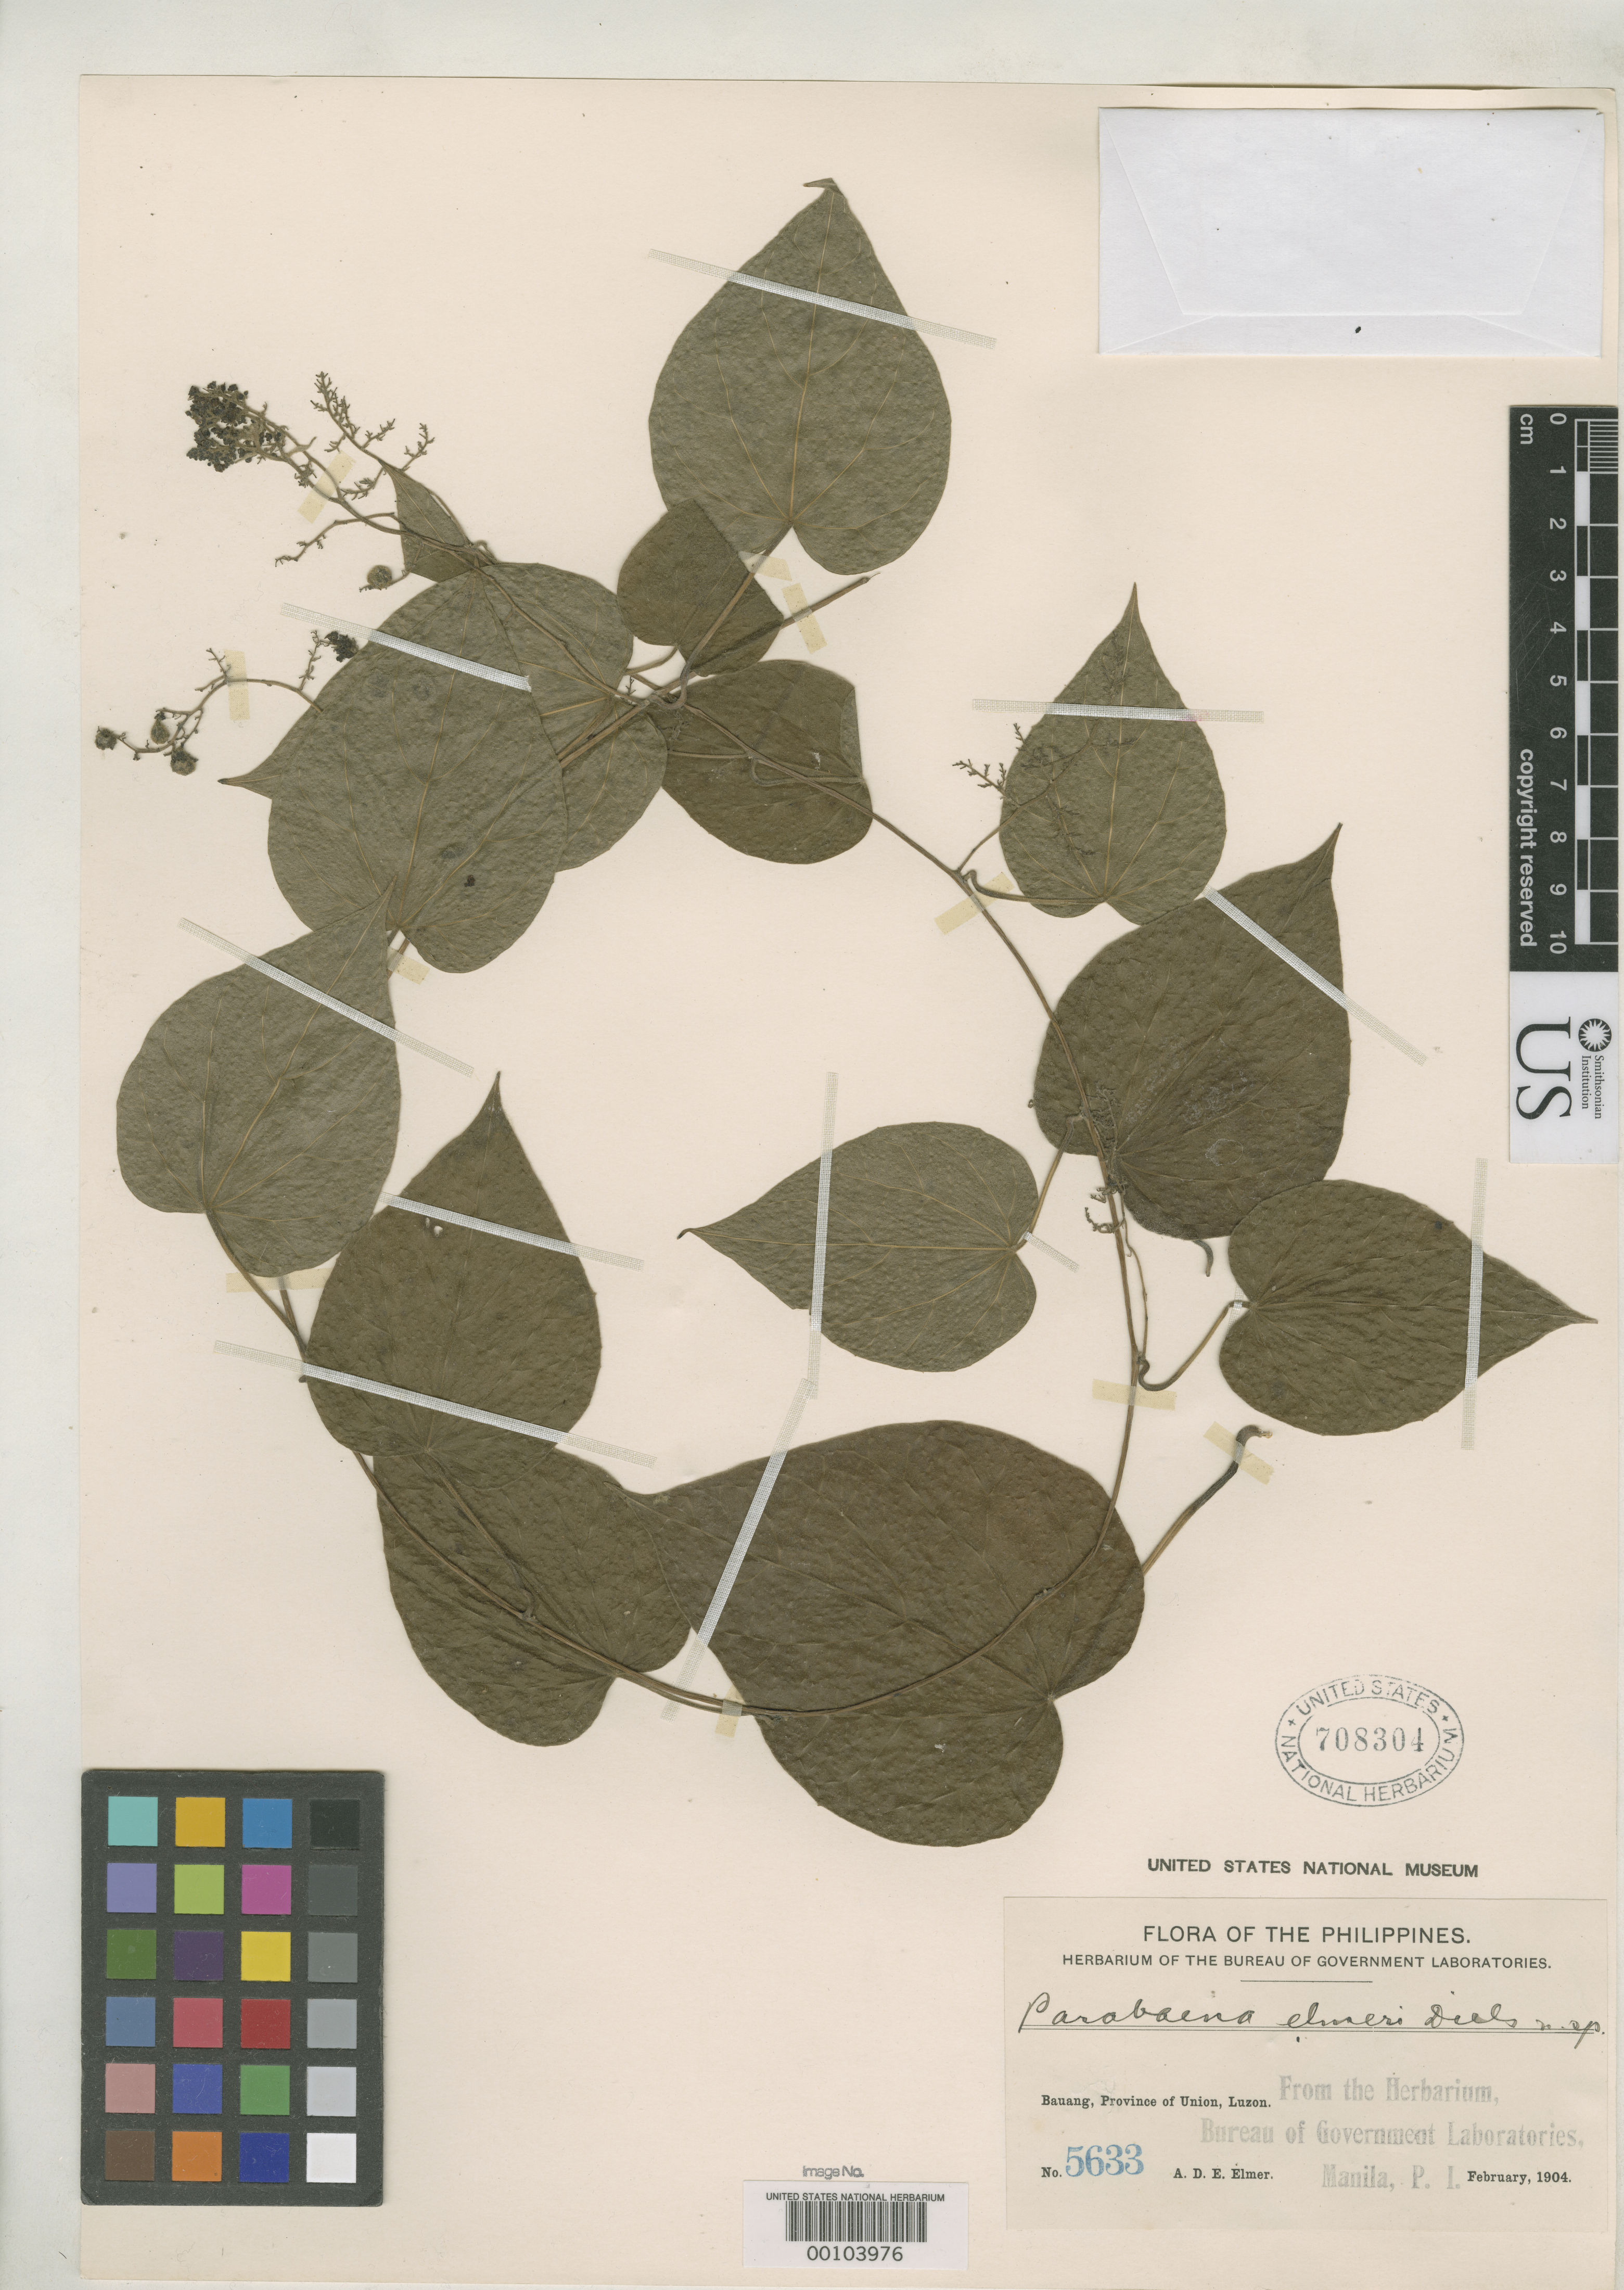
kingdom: Plantae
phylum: Tracheophyta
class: Magnoliopsida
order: Ranunculales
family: Menispermaceae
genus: Parabaena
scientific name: Parabaena elmeri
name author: Diels in Engl.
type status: Isotype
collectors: A. D. E. Elmer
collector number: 5633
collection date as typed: Feb 1904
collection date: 1904-02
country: Philippines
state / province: Ilocos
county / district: La Union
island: Luzon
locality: Bauang.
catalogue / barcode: US 708304